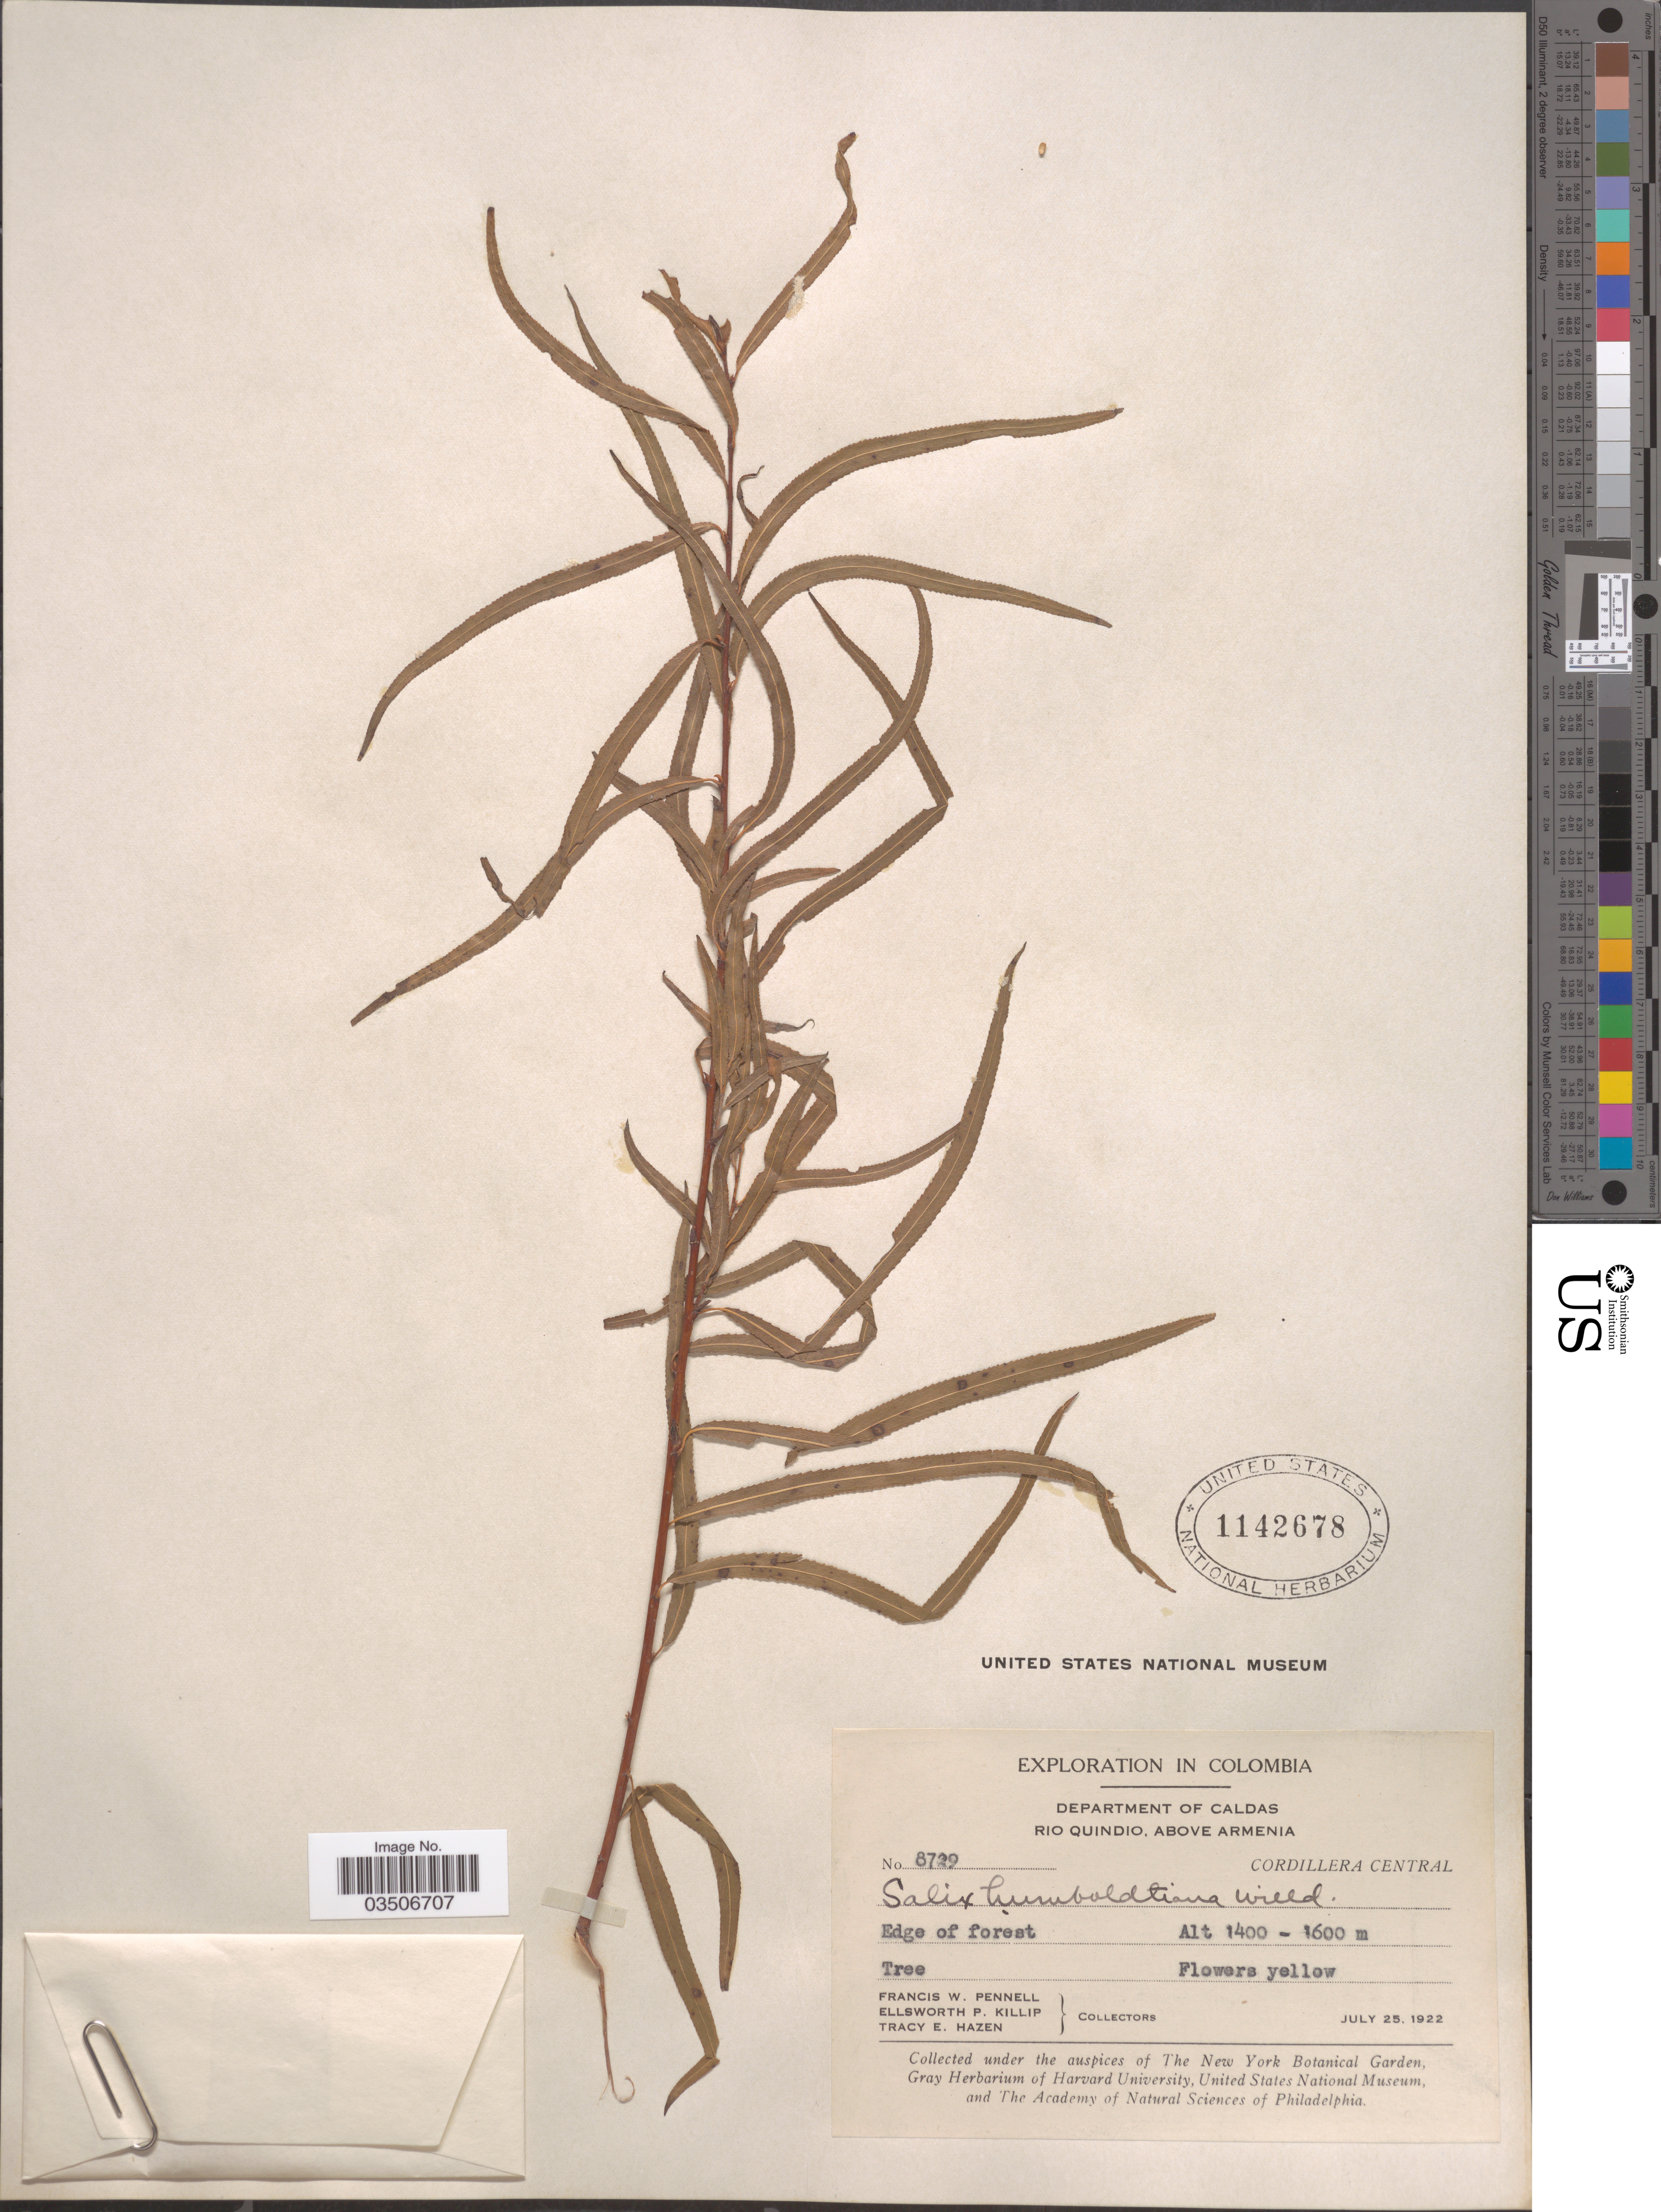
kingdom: Plantae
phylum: Tracheophyta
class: Magnoliopsida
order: Malpighiales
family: Salicaceae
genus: Salix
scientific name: Salix humboldtiana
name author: Willd.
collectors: F. W. Pennell, E. P. Killip & T. E. Hazen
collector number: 8729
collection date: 1922-07-25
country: Colombia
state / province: Caldas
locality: Department of Caldas. Rio Quindio, above Armenia. Cordillera Central.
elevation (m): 1400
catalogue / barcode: US 1142678